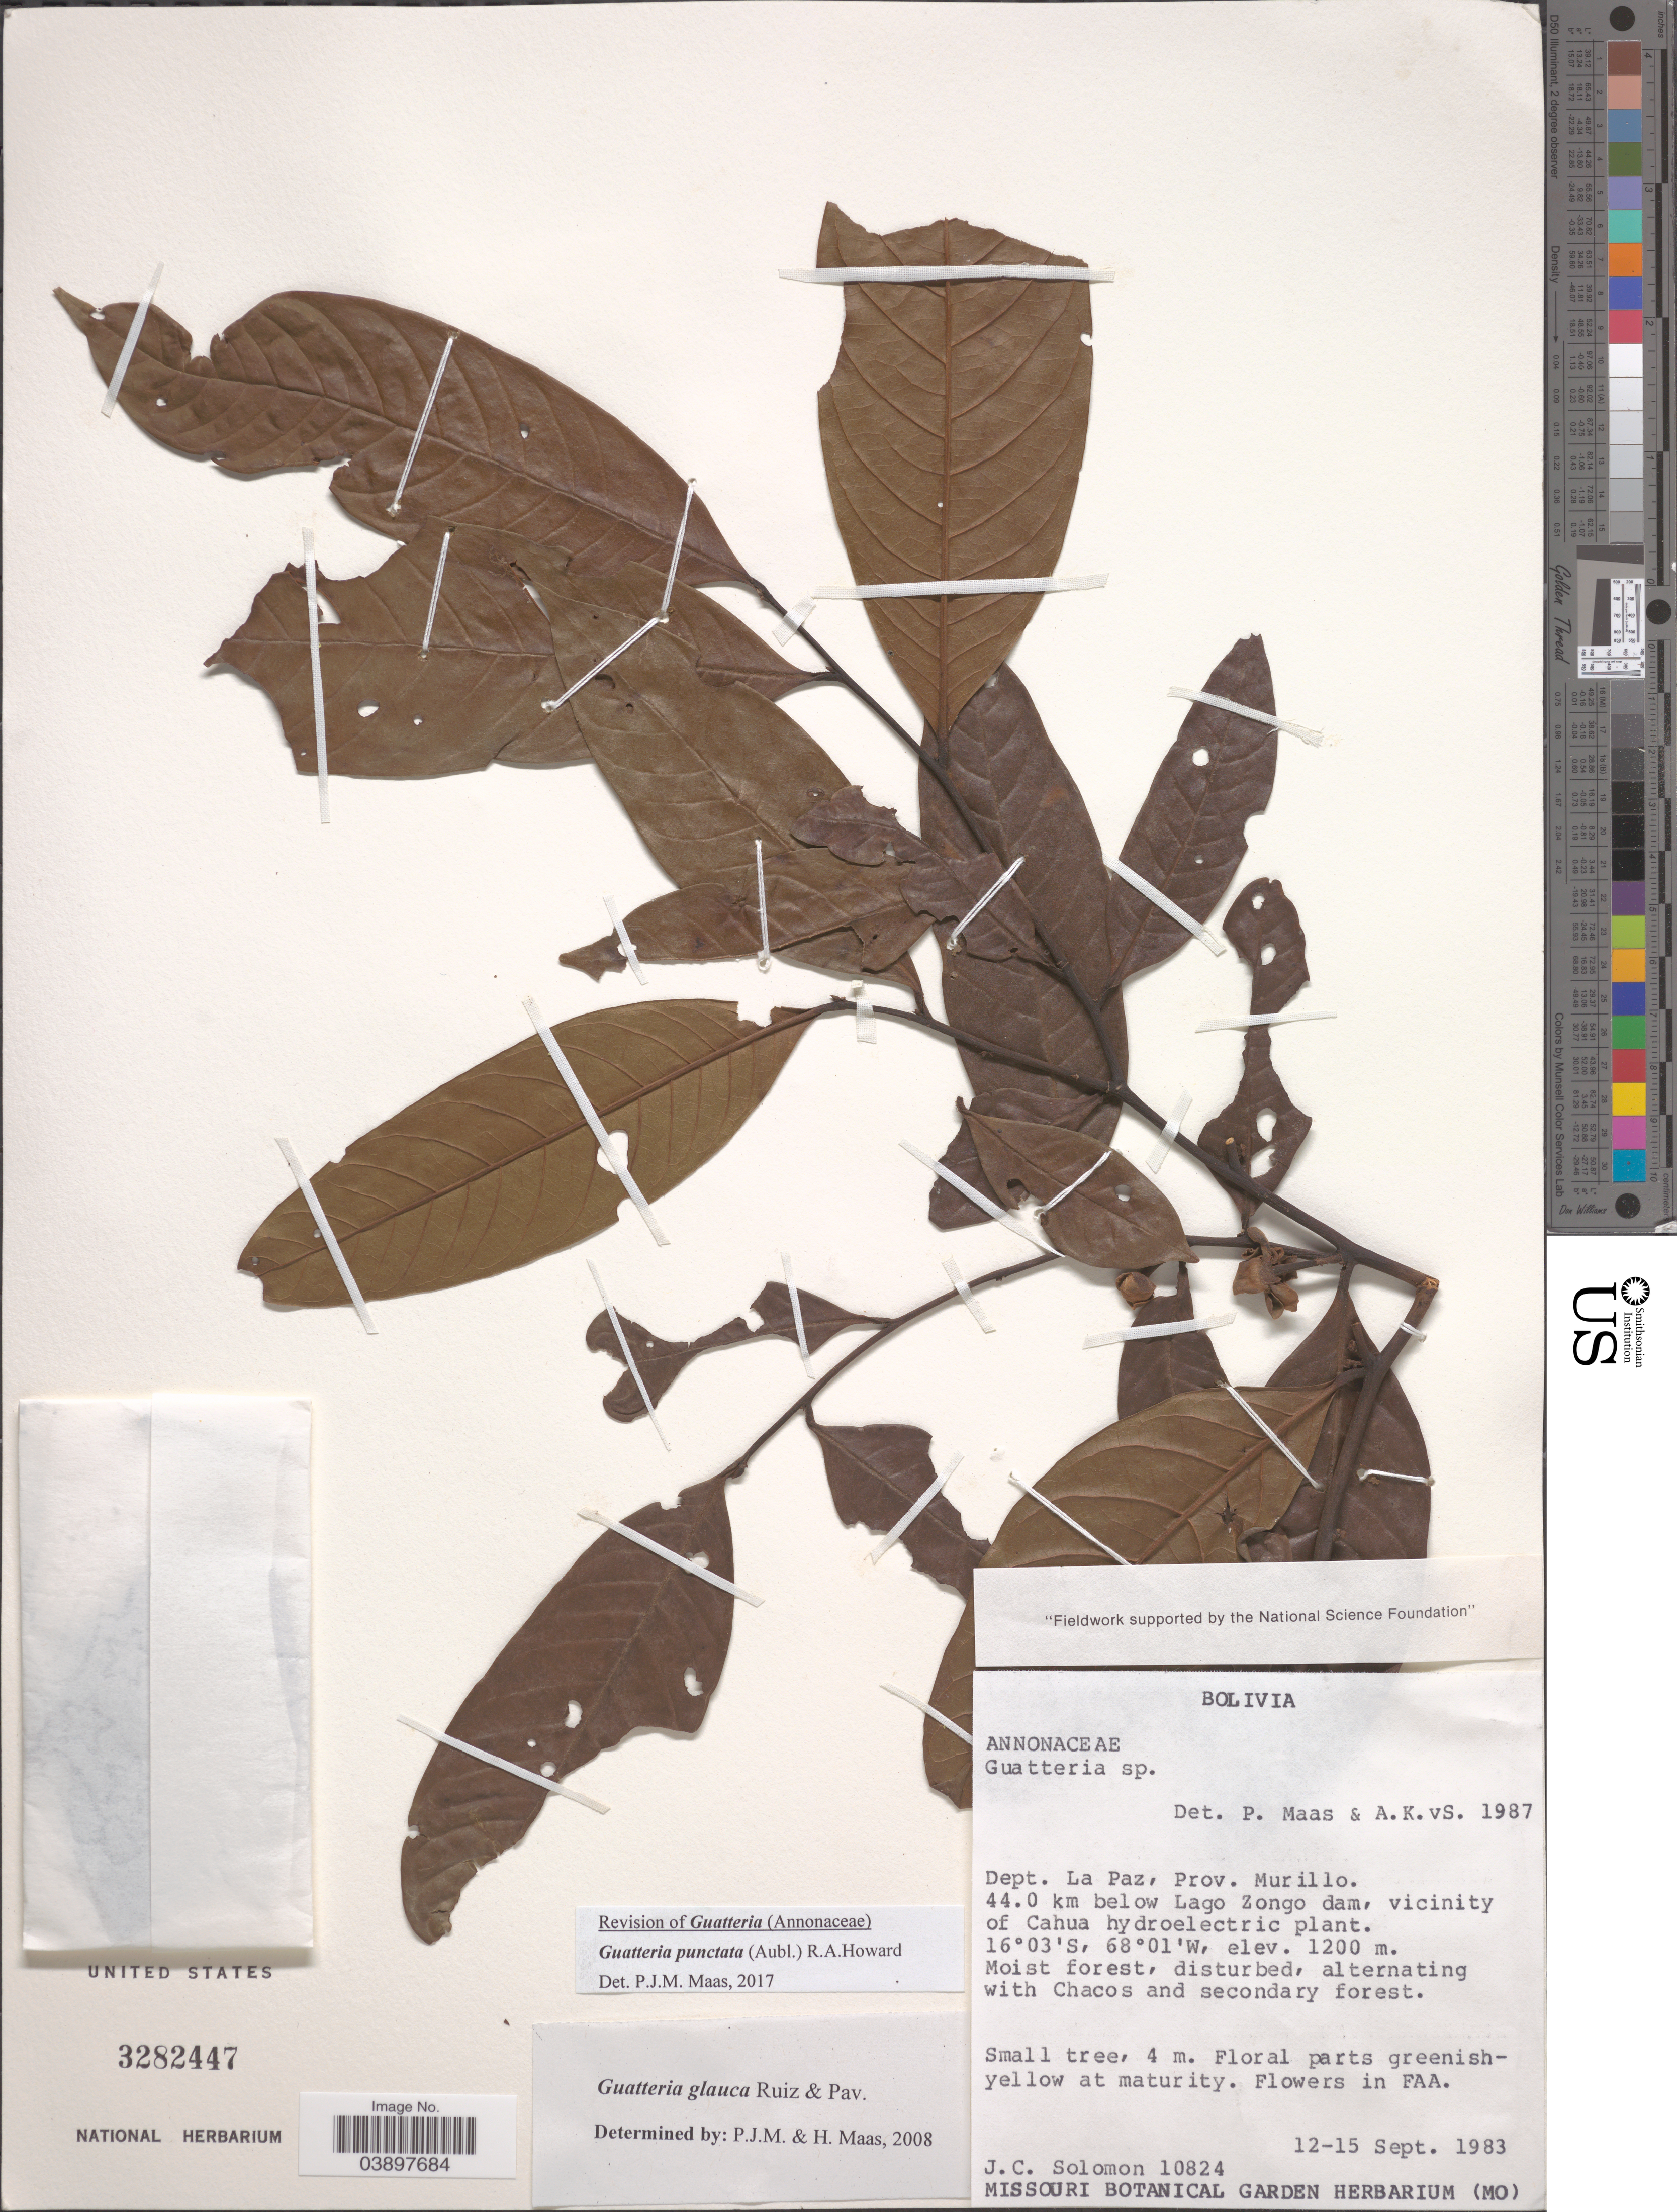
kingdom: Plantae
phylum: Tracheophyta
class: Magnoliopsida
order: Magnoliales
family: Annonaceae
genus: Guatteria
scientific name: Guatteria punctata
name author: (Aubl.) R.A. Howard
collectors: J. C. Solomon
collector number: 10824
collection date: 1983-09-12/1983-09-15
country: Bolivia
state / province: La Paz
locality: Dept. La Paz, Prov. Murillo. 44.0 km below Lago Zongo dam, vicinity of Cahua hydroelectric plant.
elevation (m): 1200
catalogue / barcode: US 3282447